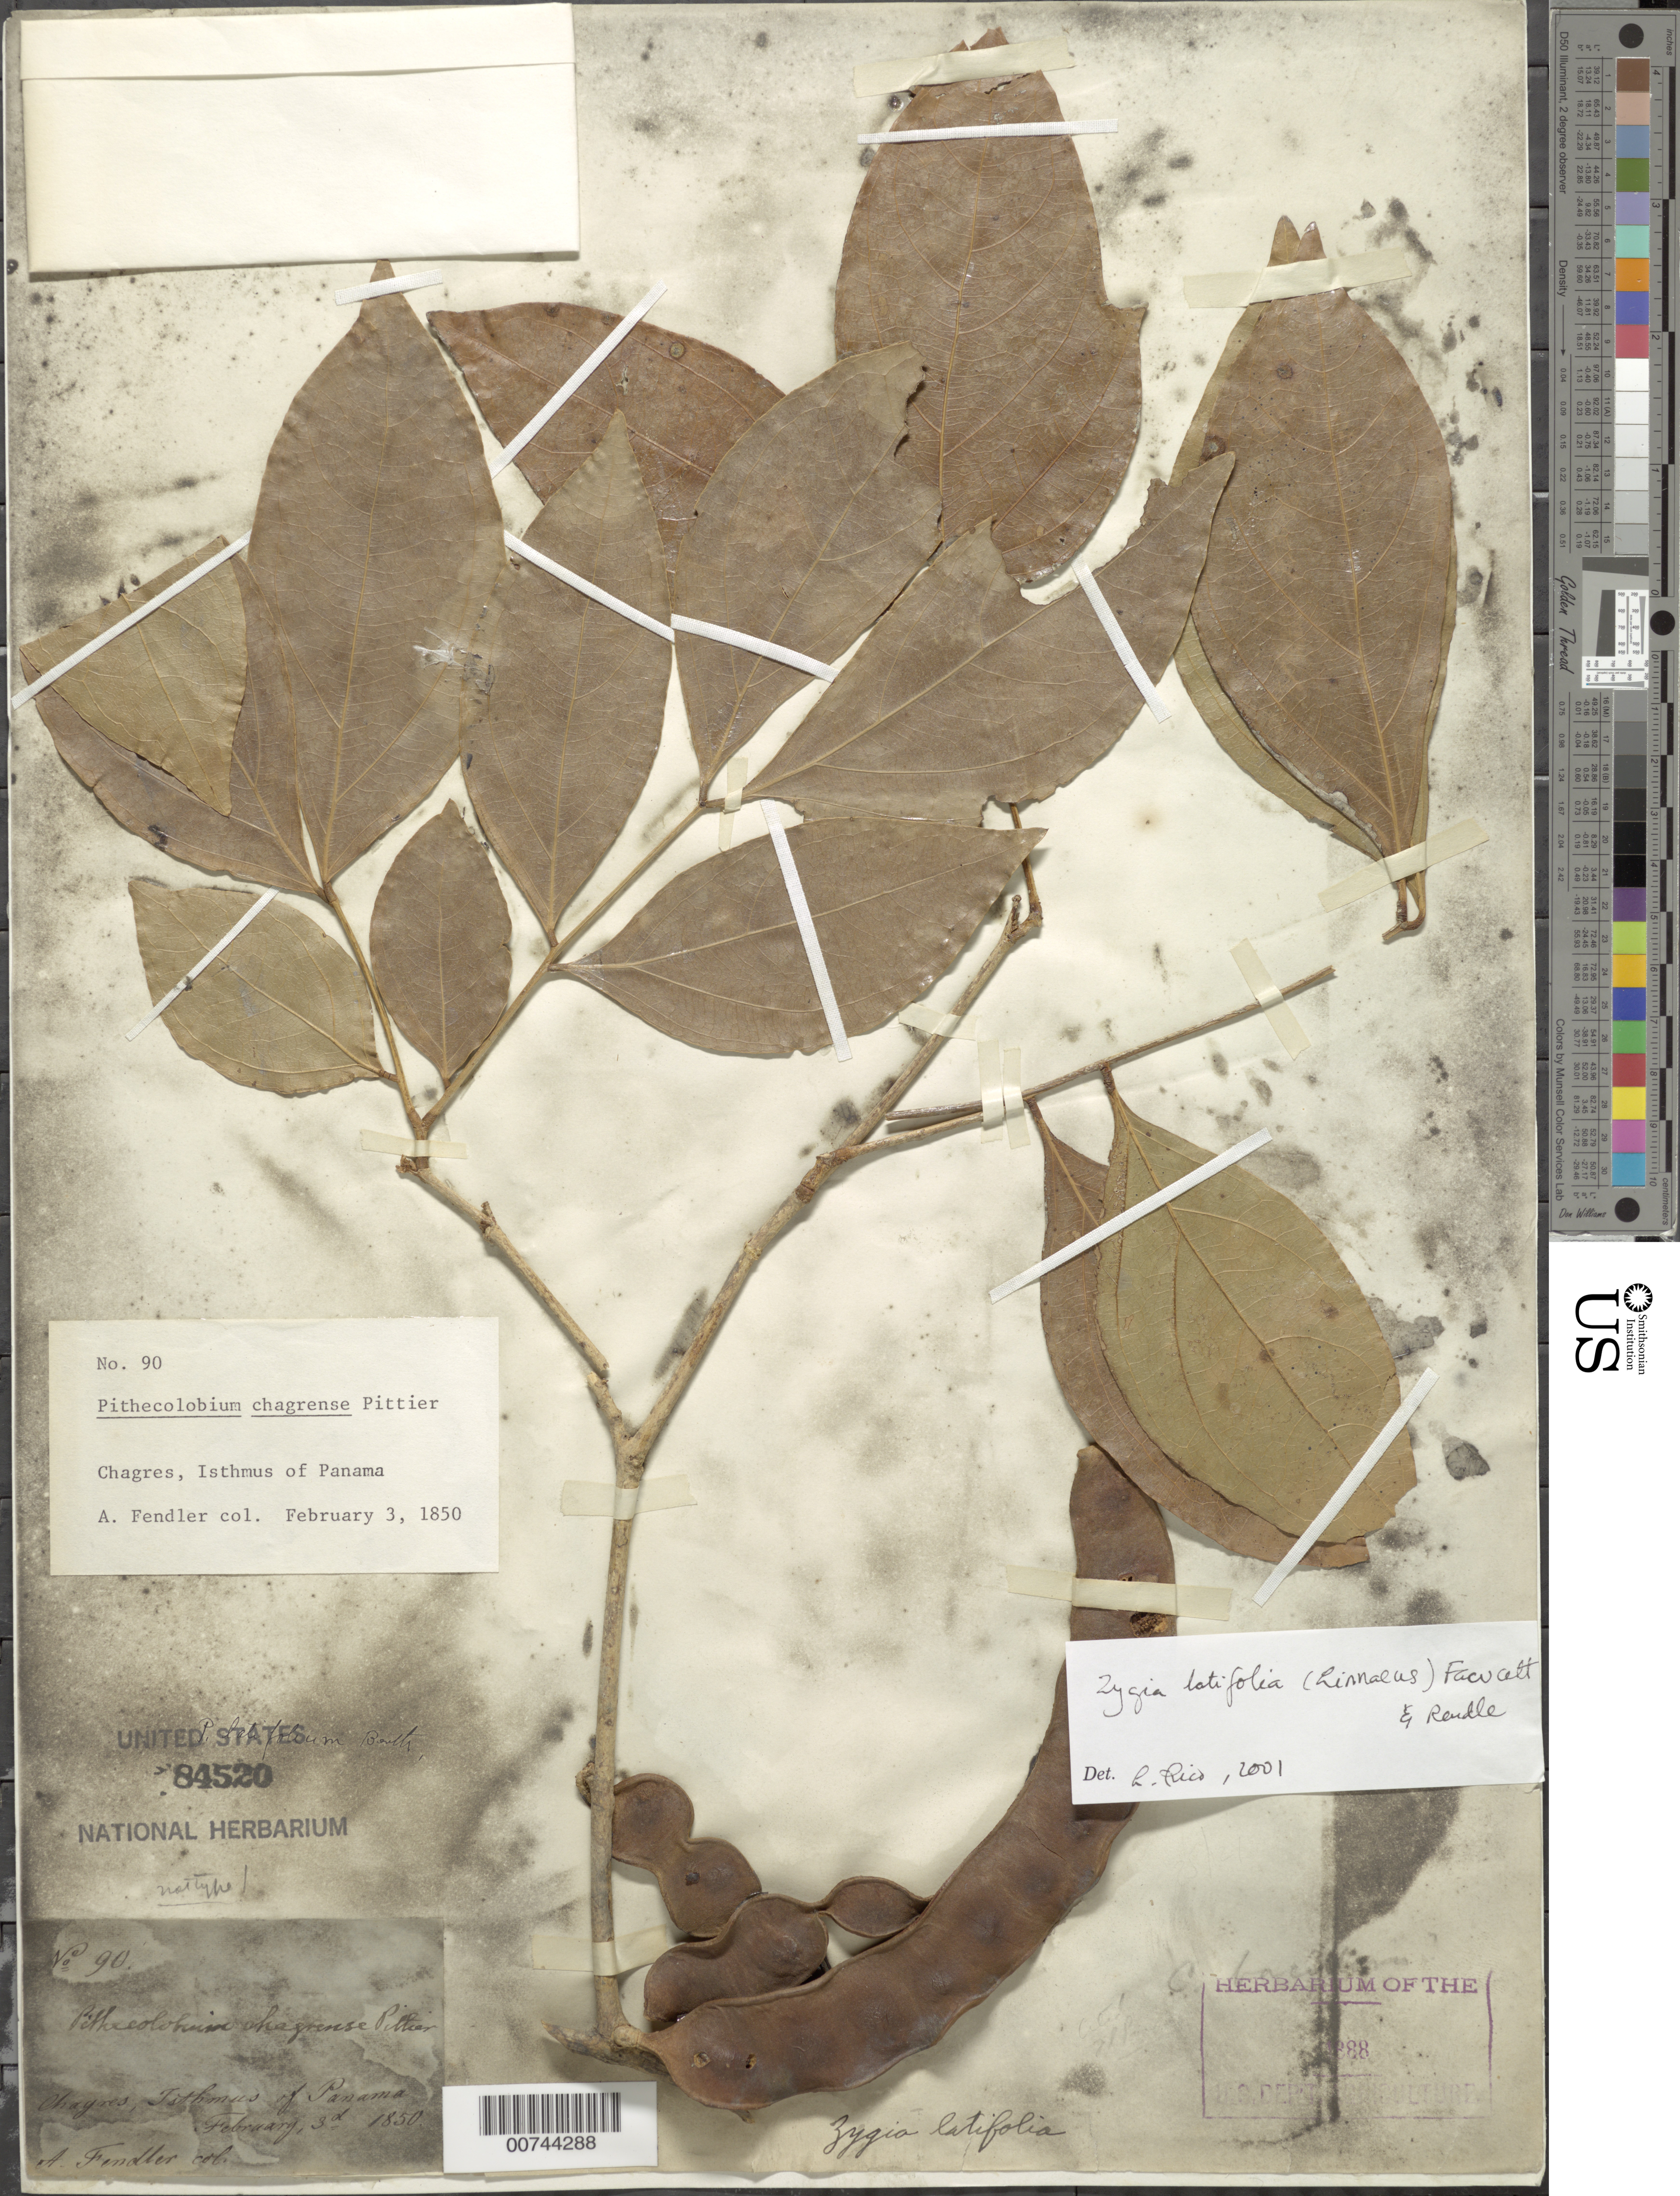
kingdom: Plantae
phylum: Tracheophyta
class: Magnoliopsida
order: Fabales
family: Fabaceae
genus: Zygia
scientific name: Zygia latifolia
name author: (L.) Fawc. & Rendle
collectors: A. Fendler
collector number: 90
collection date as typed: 03 Feb 1850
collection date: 1850-02-03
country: Panama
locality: Isthmus of Panama.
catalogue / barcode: US 84520